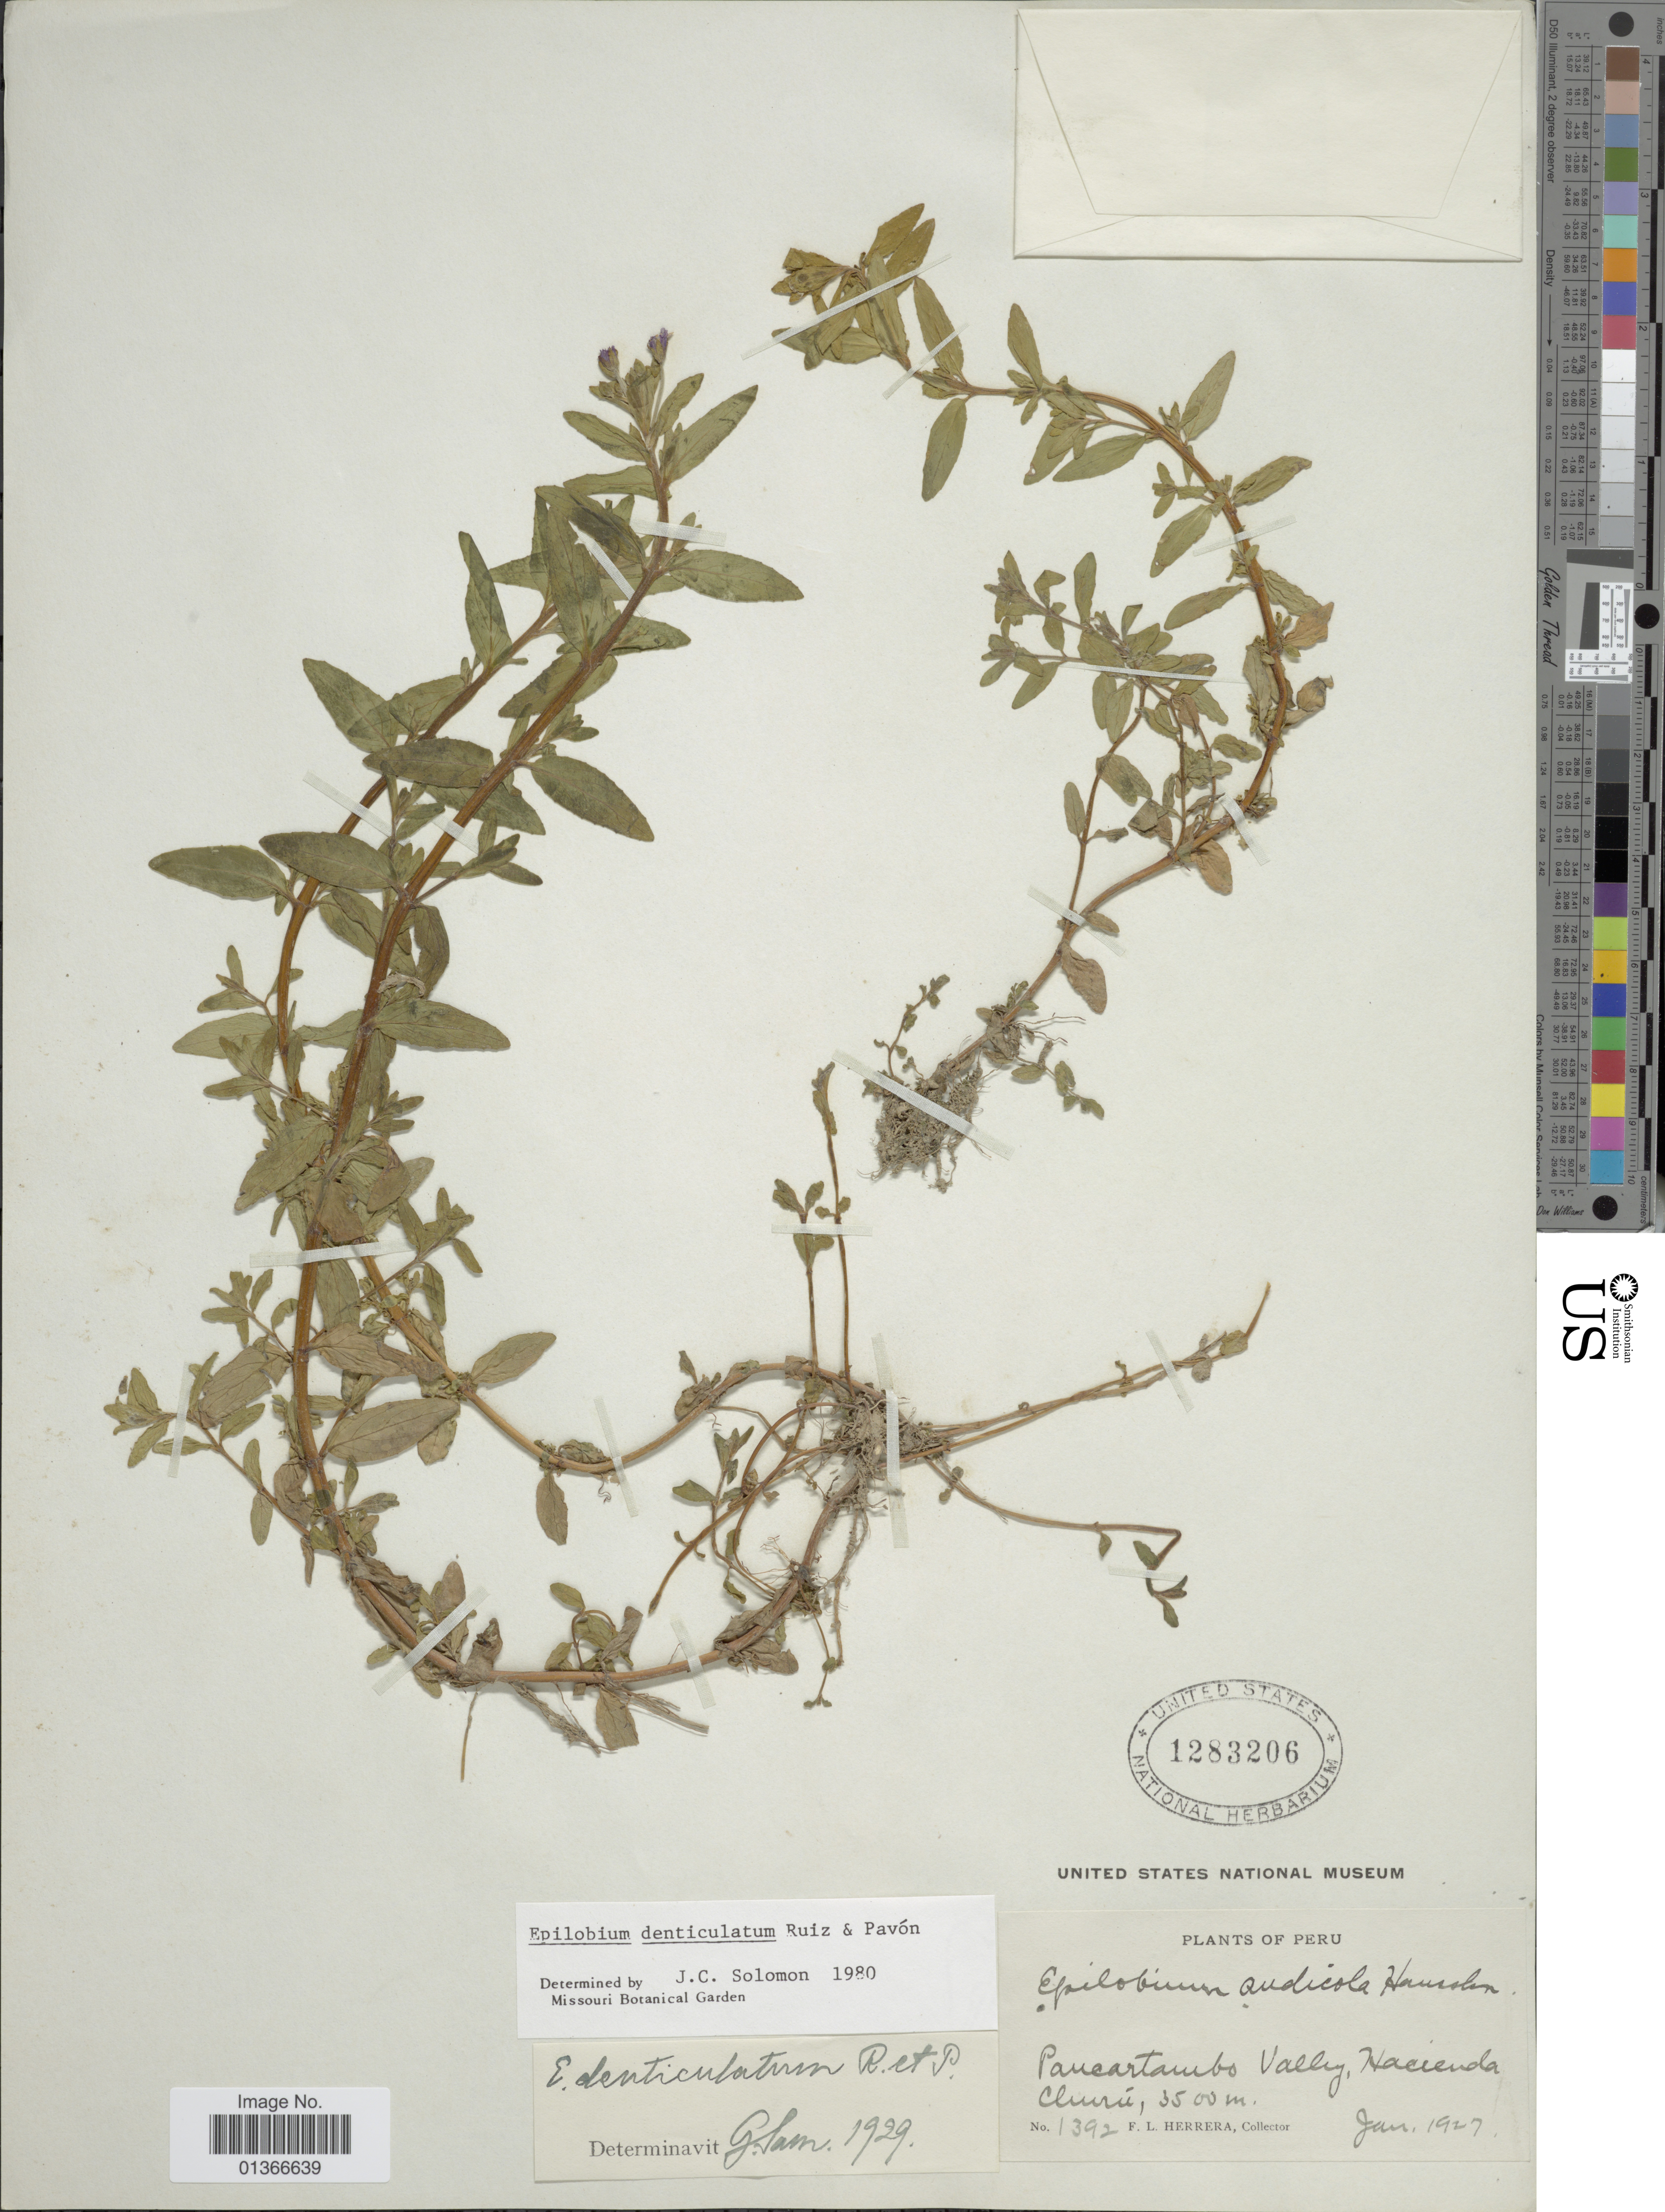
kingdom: Plantae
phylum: Tracheophyta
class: Magnoliopsida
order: Myrtales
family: Onagraceae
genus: Epilobium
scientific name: Epilobium denticulatum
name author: Ruiz & Pav.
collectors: F. L. Herrera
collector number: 1392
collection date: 1927-01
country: Peru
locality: Paucartambo Valley, Hacienda Churu.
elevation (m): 3500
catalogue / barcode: US 1283206